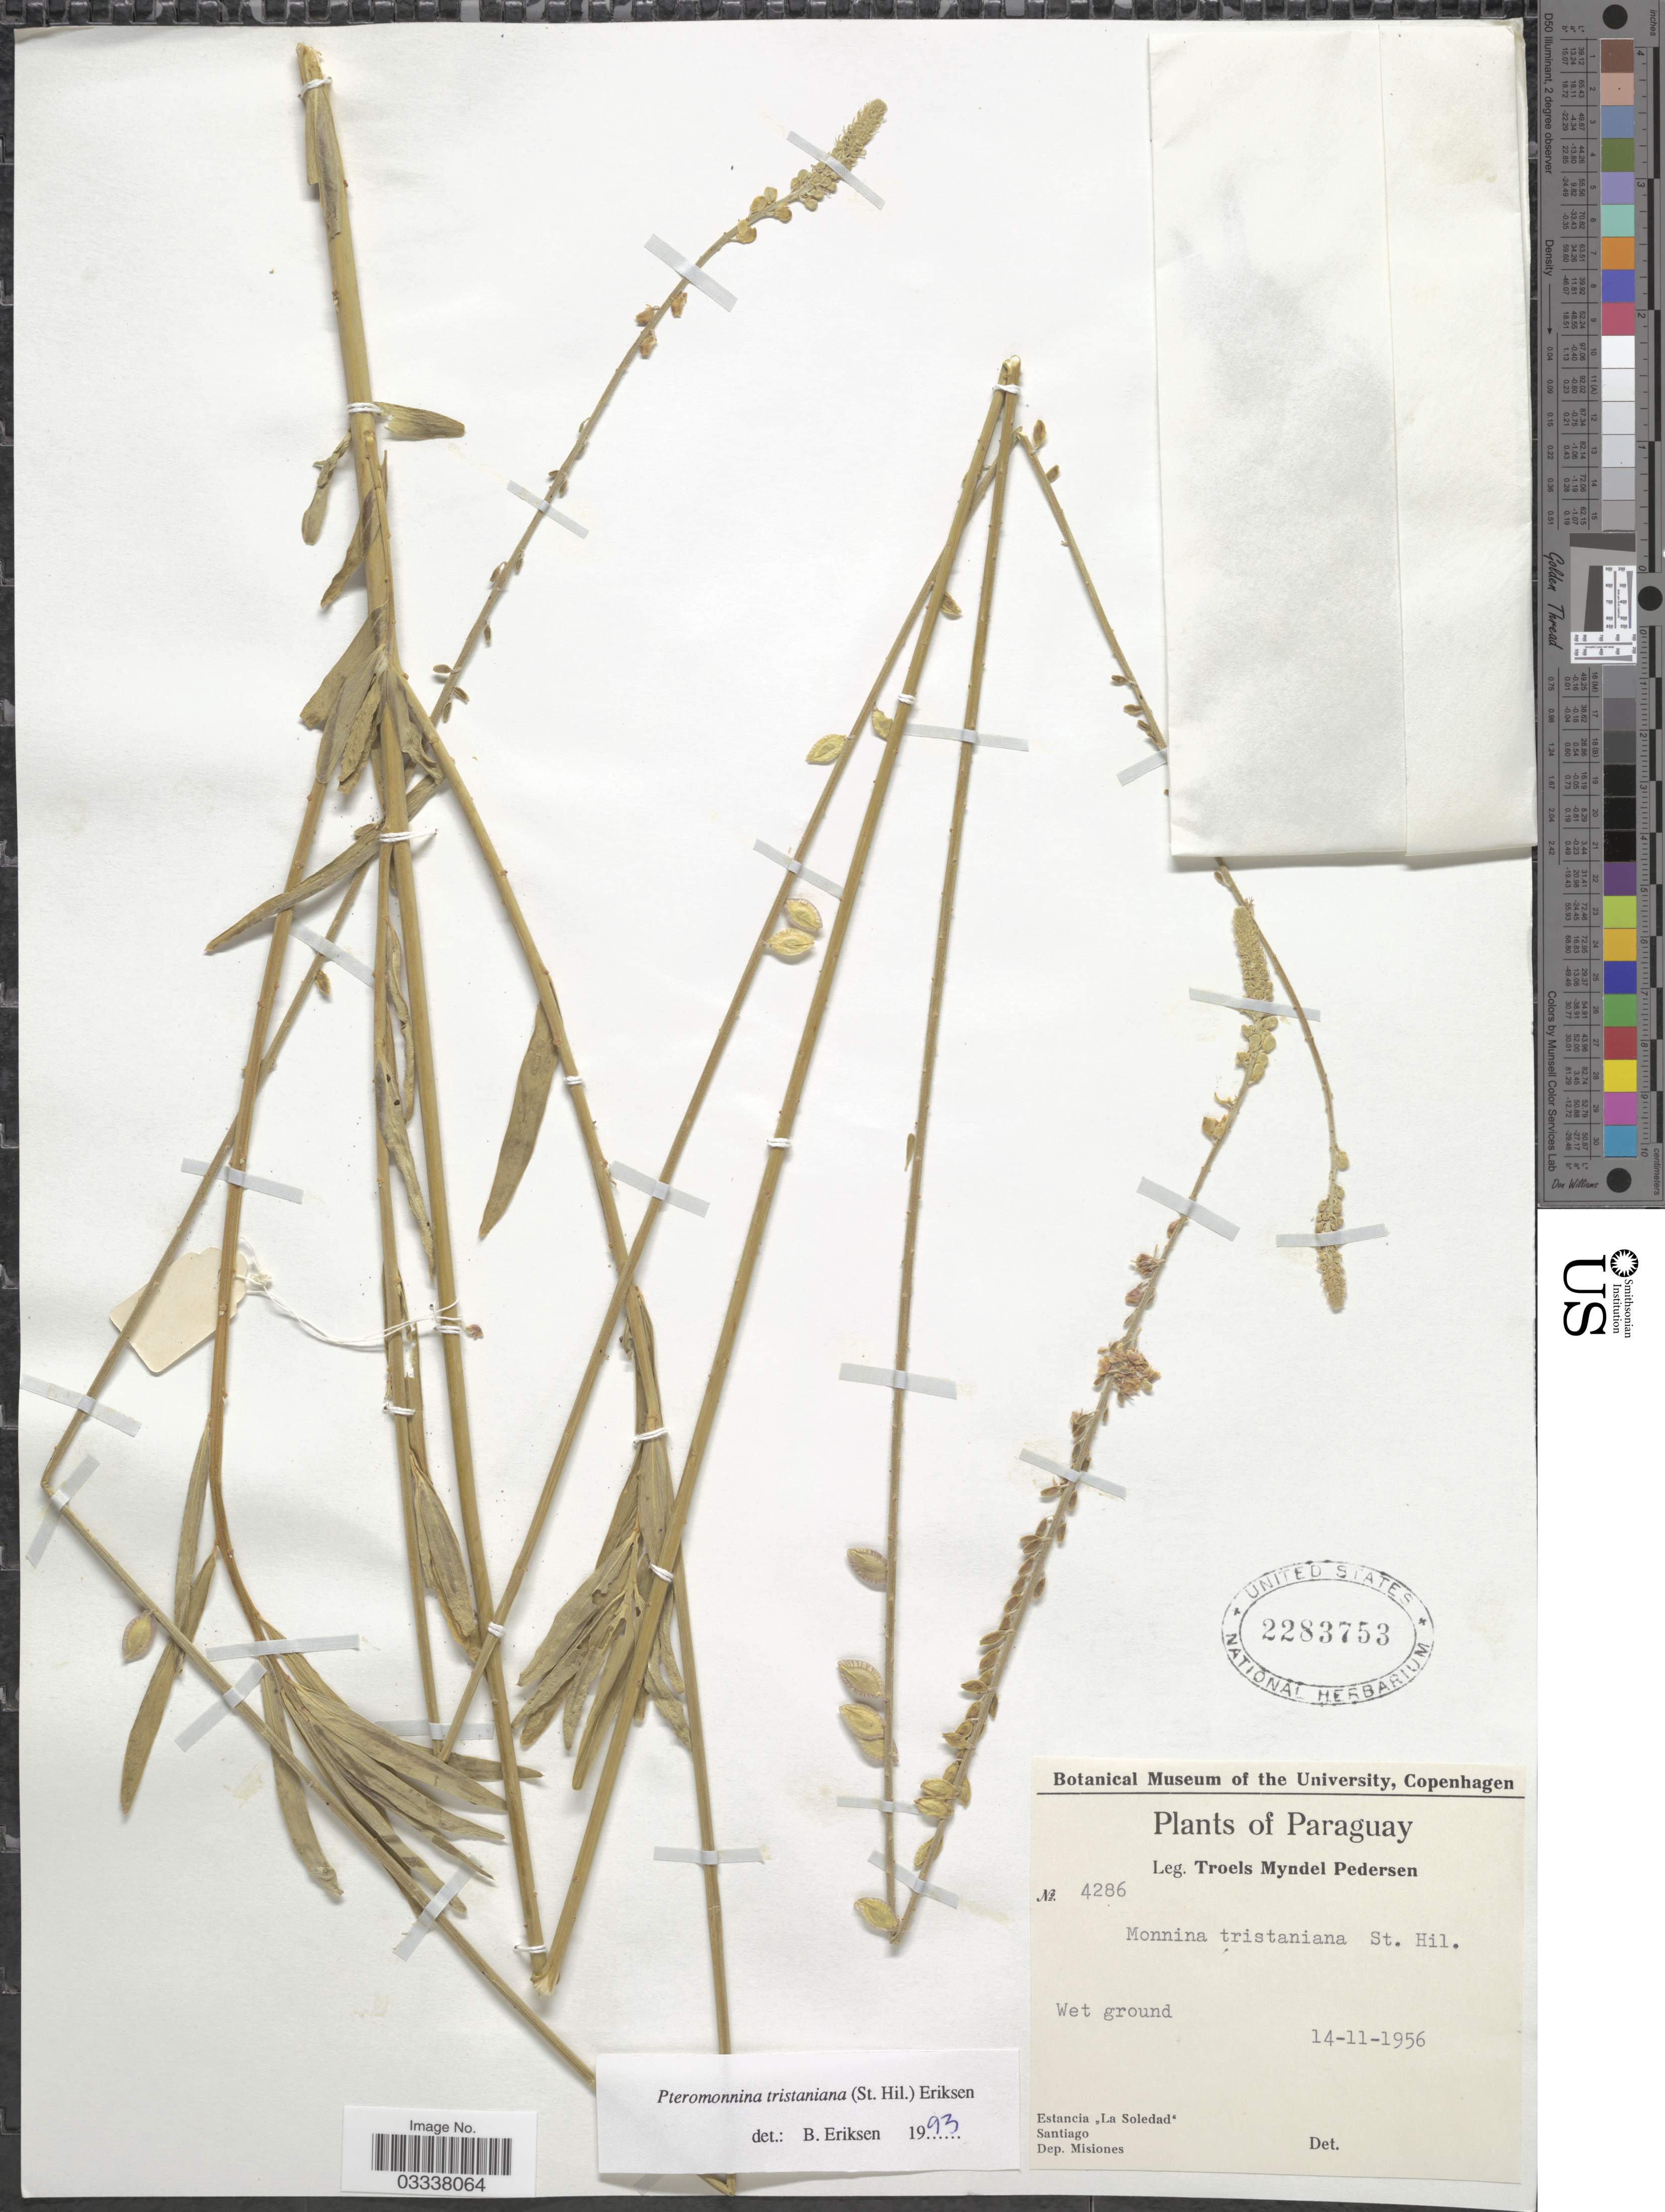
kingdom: Plantae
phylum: Tracheophyta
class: Magnoliopsida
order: Fabales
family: Polygalaceae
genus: Monnina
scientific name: Monnina tristaniana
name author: A. St.-Hil.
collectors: T. Pederson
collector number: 4286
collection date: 1956-11-14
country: Paraguay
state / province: Misiones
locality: Estancia "La Soledad". Santiago, Dep. Misiones.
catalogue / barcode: US 2283753